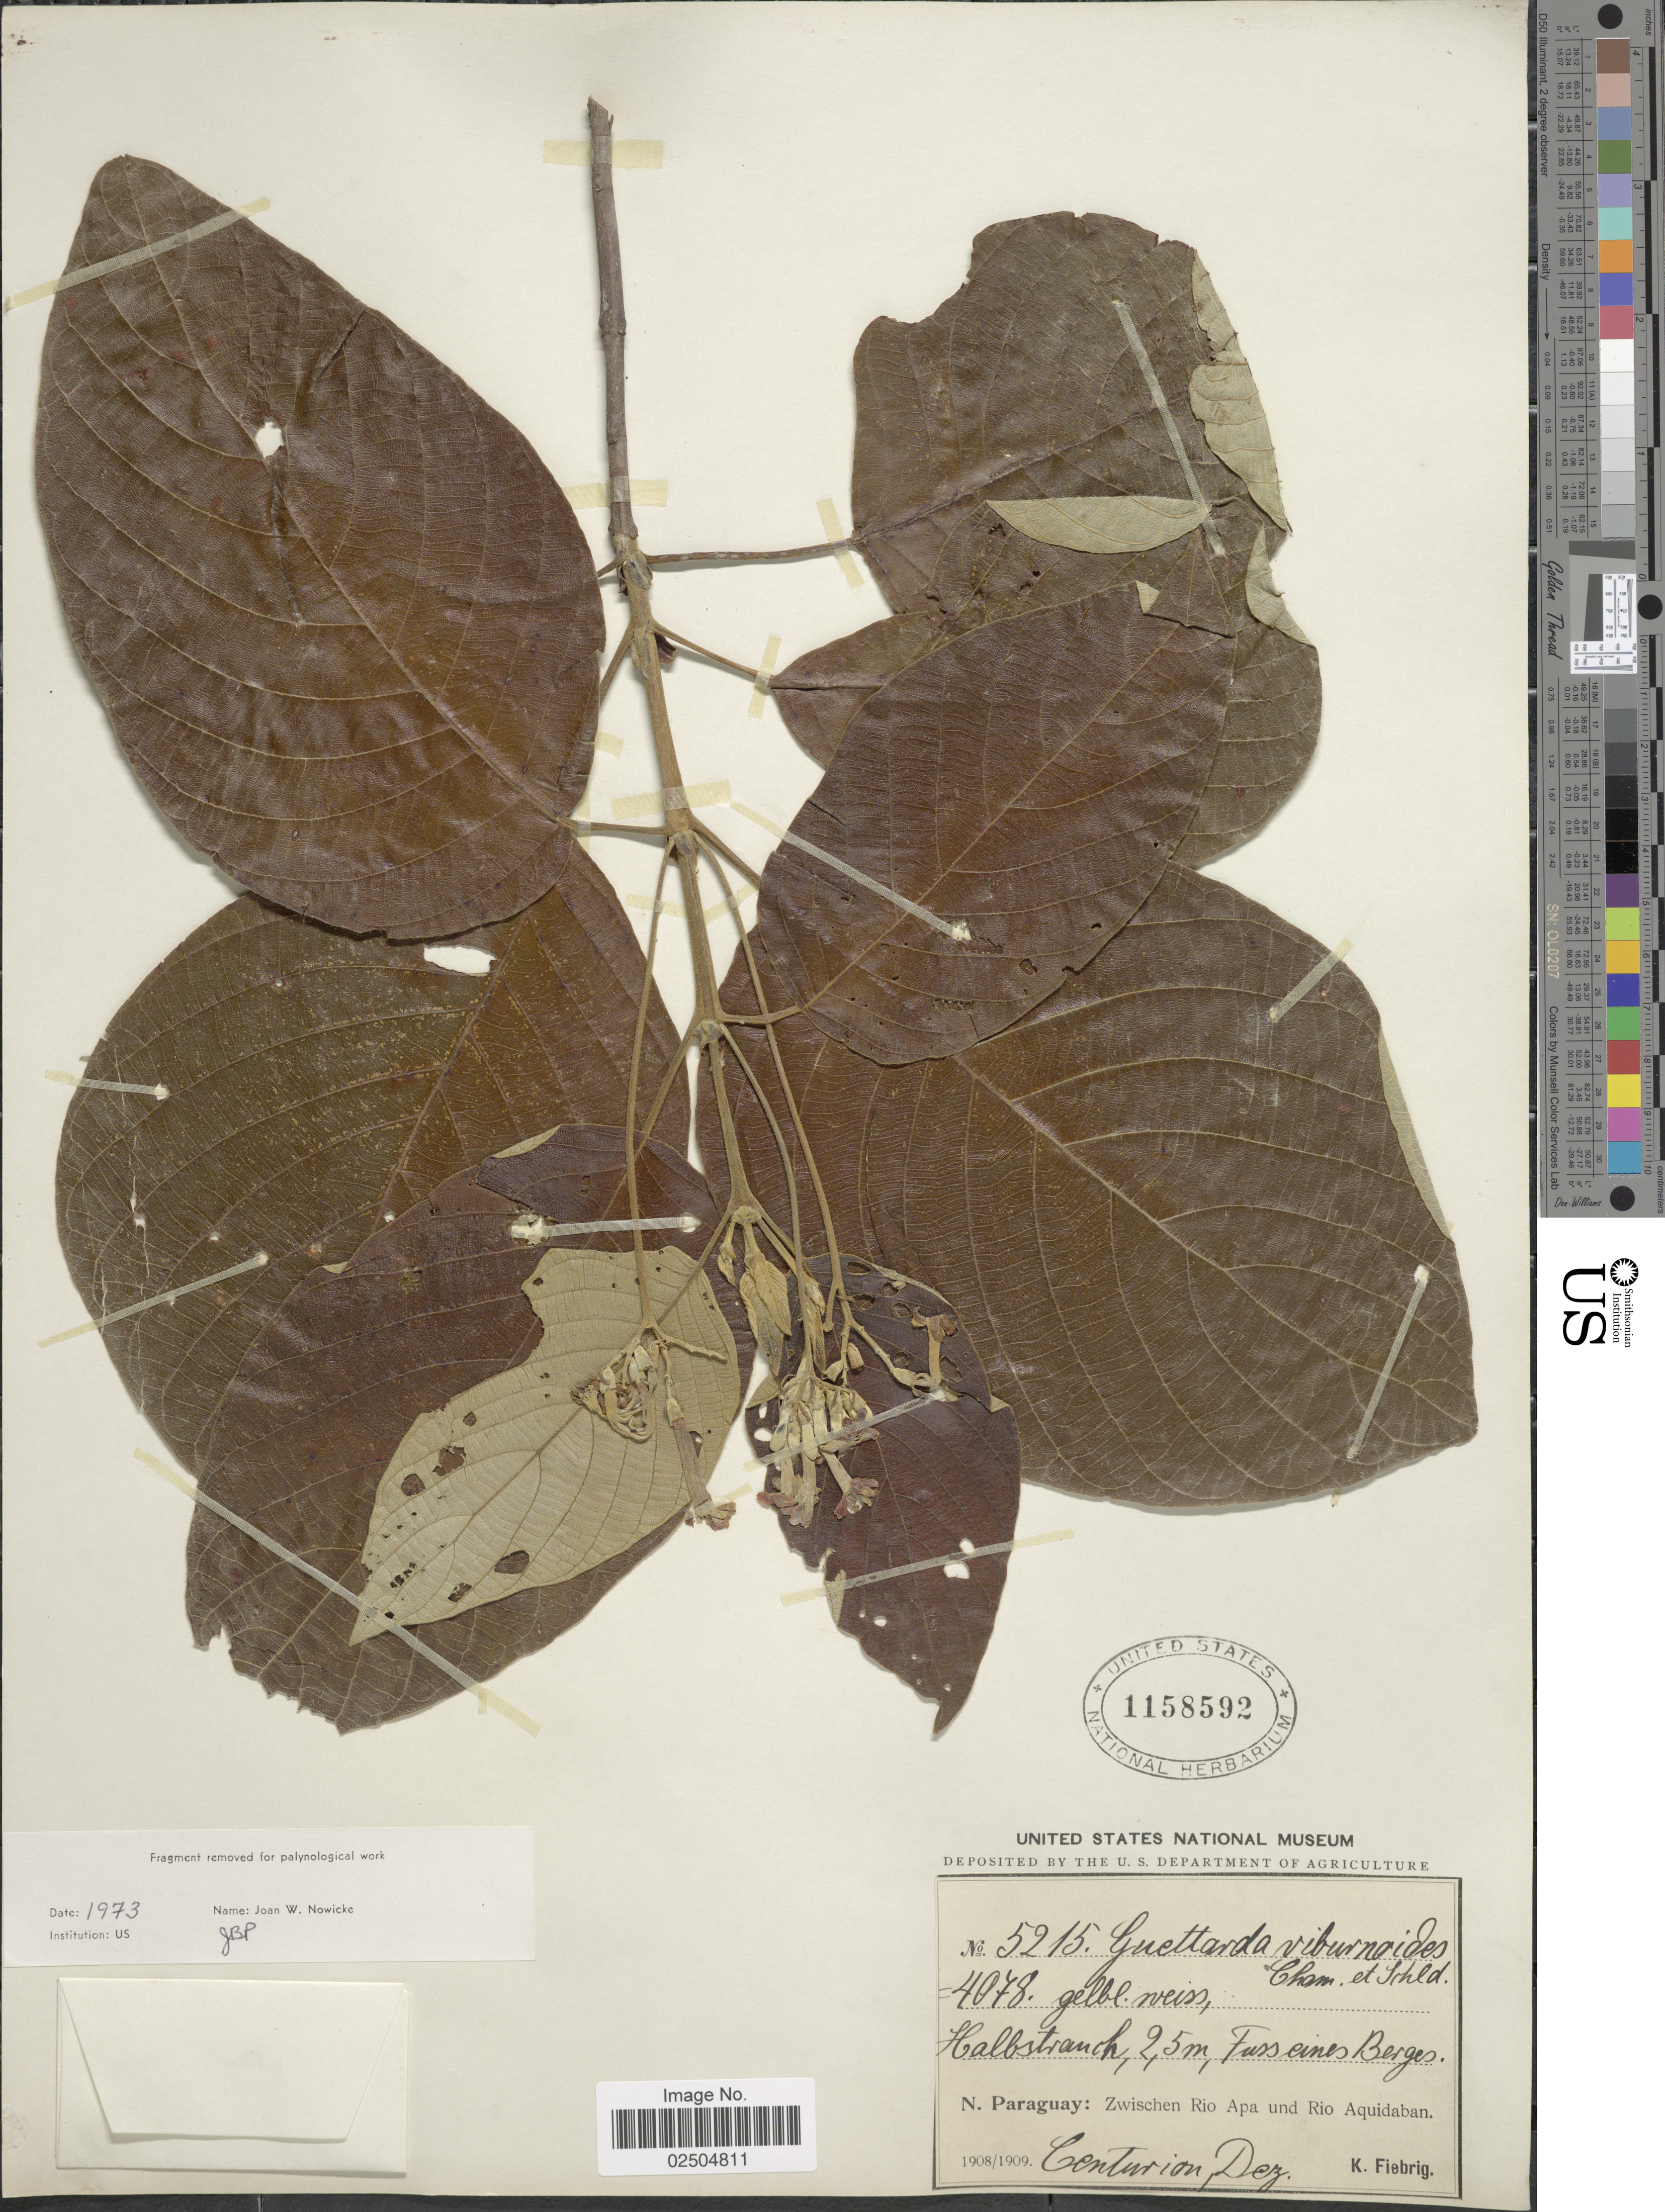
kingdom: Plantae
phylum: Tracheophyta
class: Magnoliopsida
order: Gentianales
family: Rubiaceae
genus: Guettarda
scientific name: Guettarda viburnoides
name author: Cham. & Schltdl.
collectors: K. Fiebrig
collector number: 5215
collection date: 1908/1909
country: Paraguay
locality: N. Paraguay: Zwischen Rio Apa und Rio Aquidaban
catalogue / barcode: US 1158592